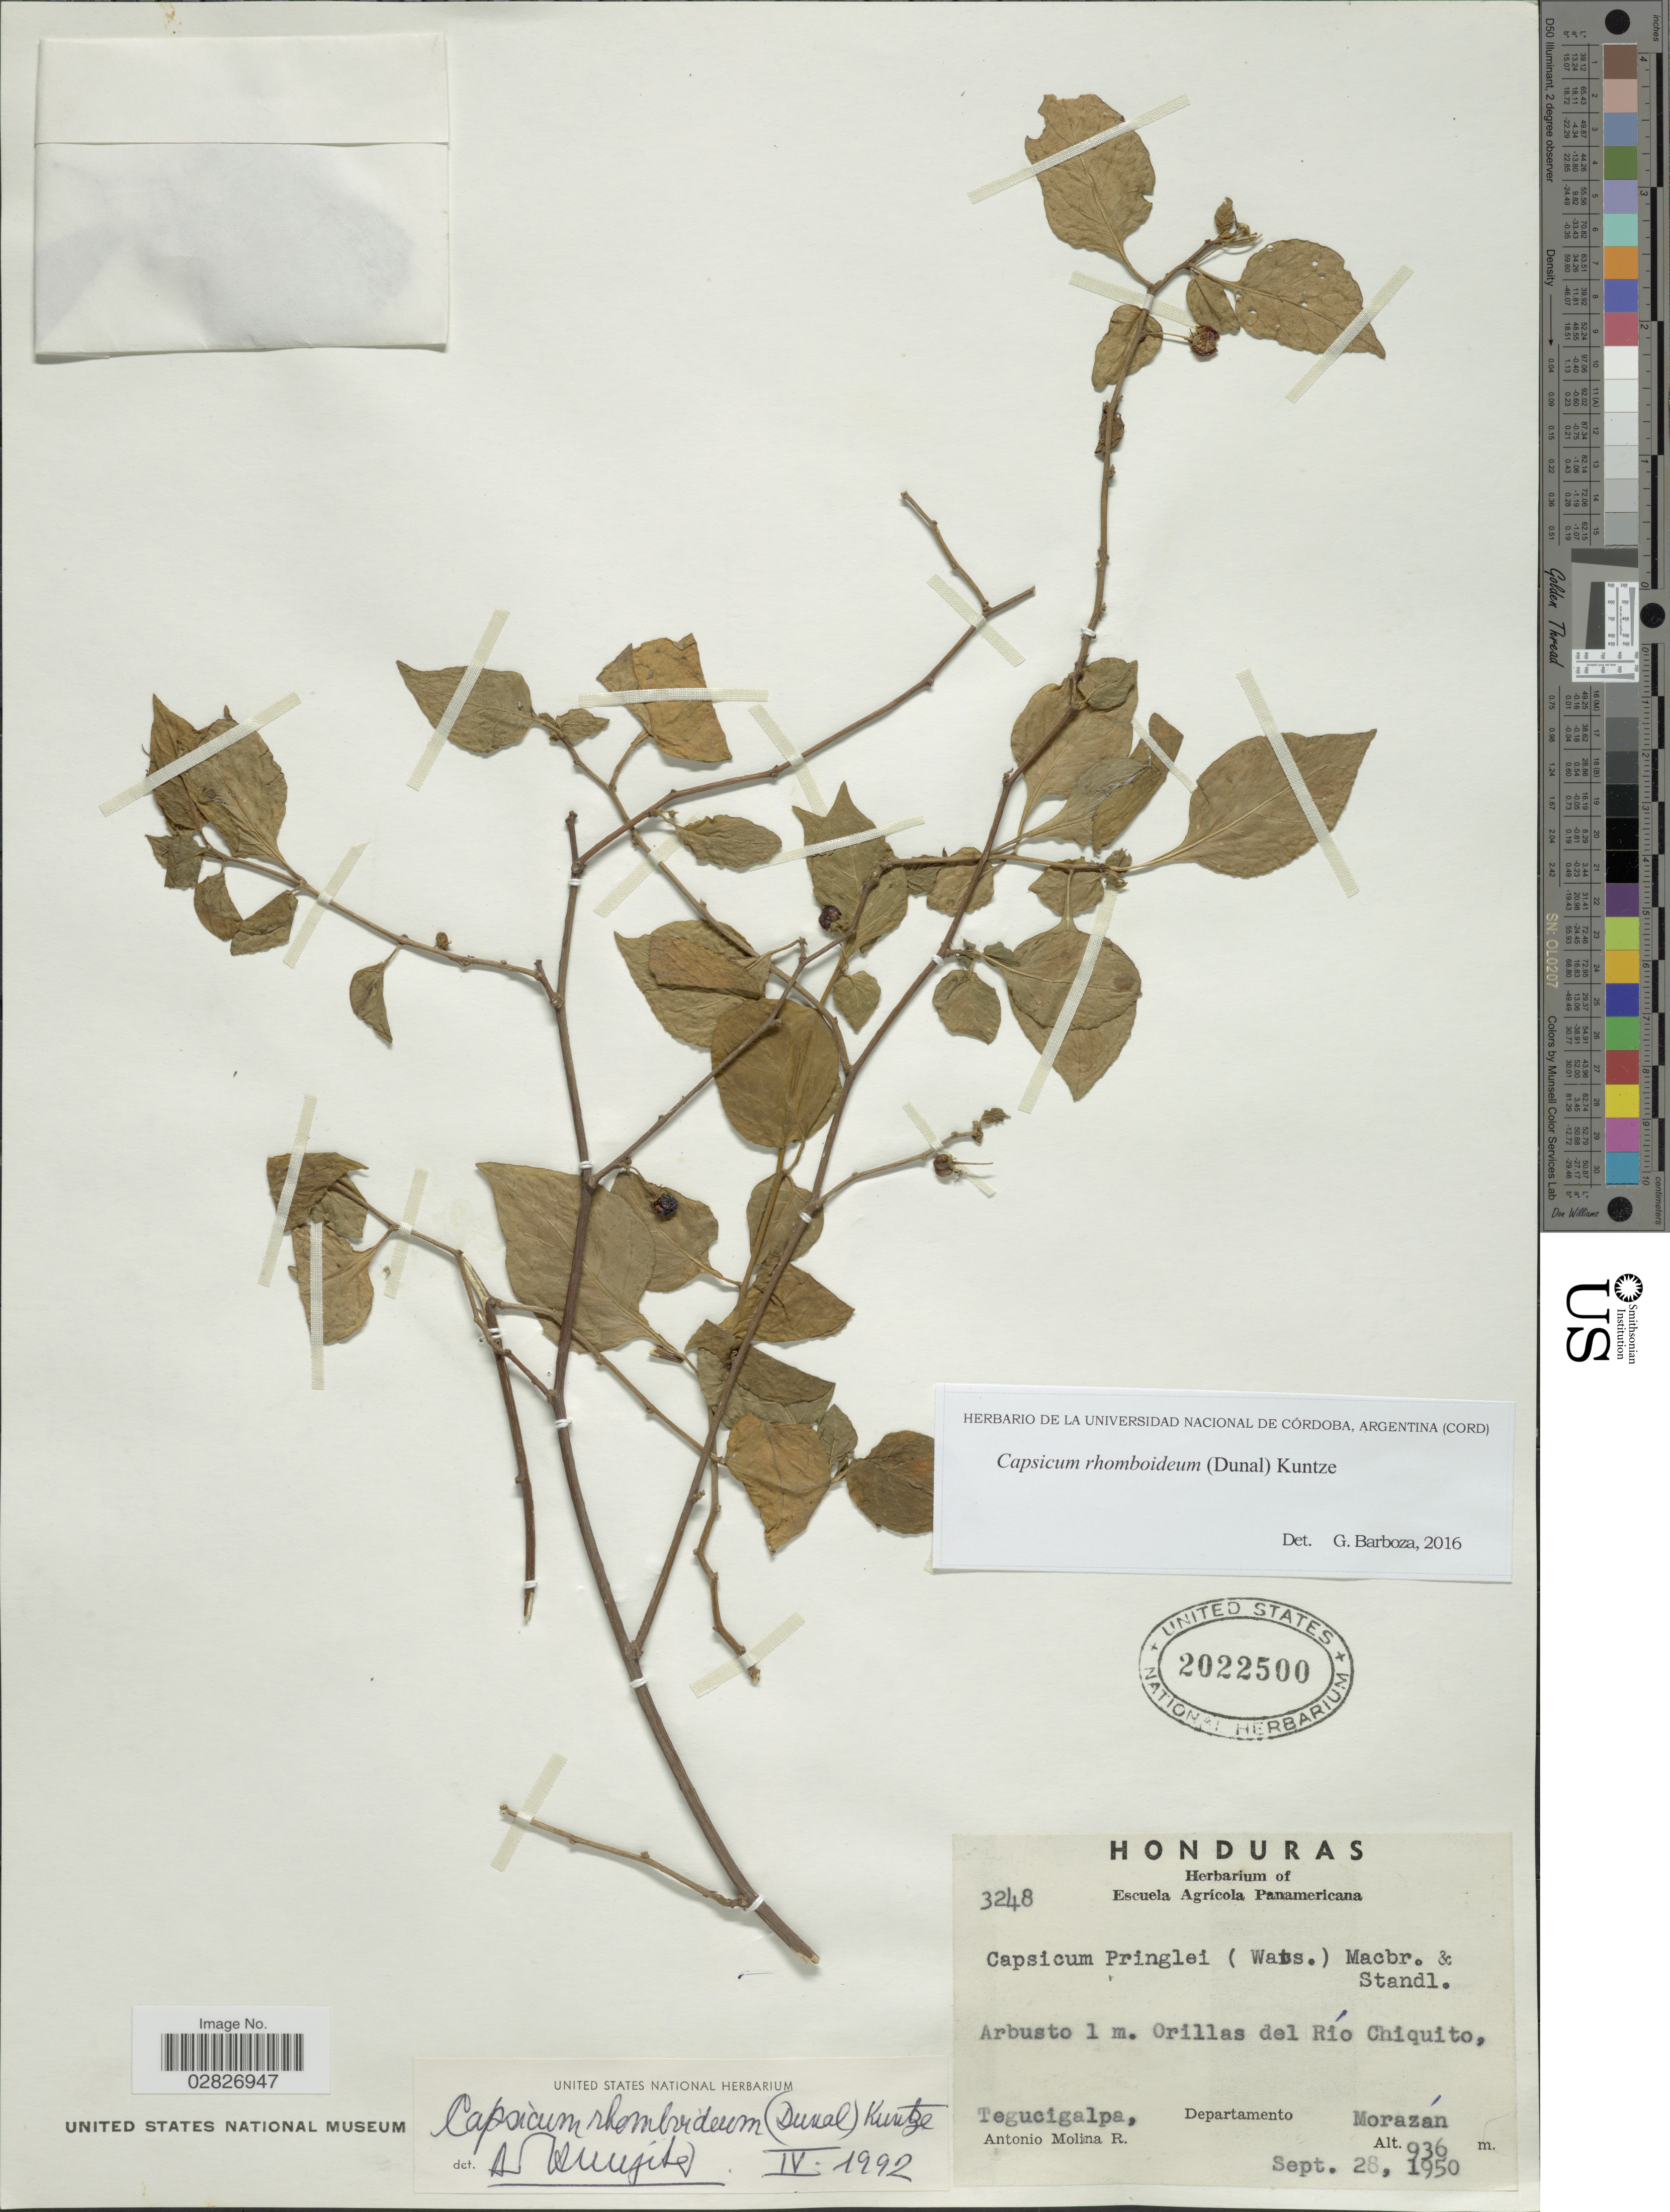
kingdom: Plantae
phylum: Tracheophyta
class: Magnoliopsida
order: Solanales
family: Solanaceae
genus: Capsicum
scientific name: Capsicum rhomboideum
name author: (Humb. & Bonpl. ex Dunal) Kuntze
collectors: A. Molina R.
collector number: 3248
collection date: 1950-09-28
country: Honduras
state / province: Fco. Morazán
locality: Orillas del Río Chiquito, Tegucigalpa, Departamento Morazán.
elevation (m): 936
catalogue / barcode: US 2022500